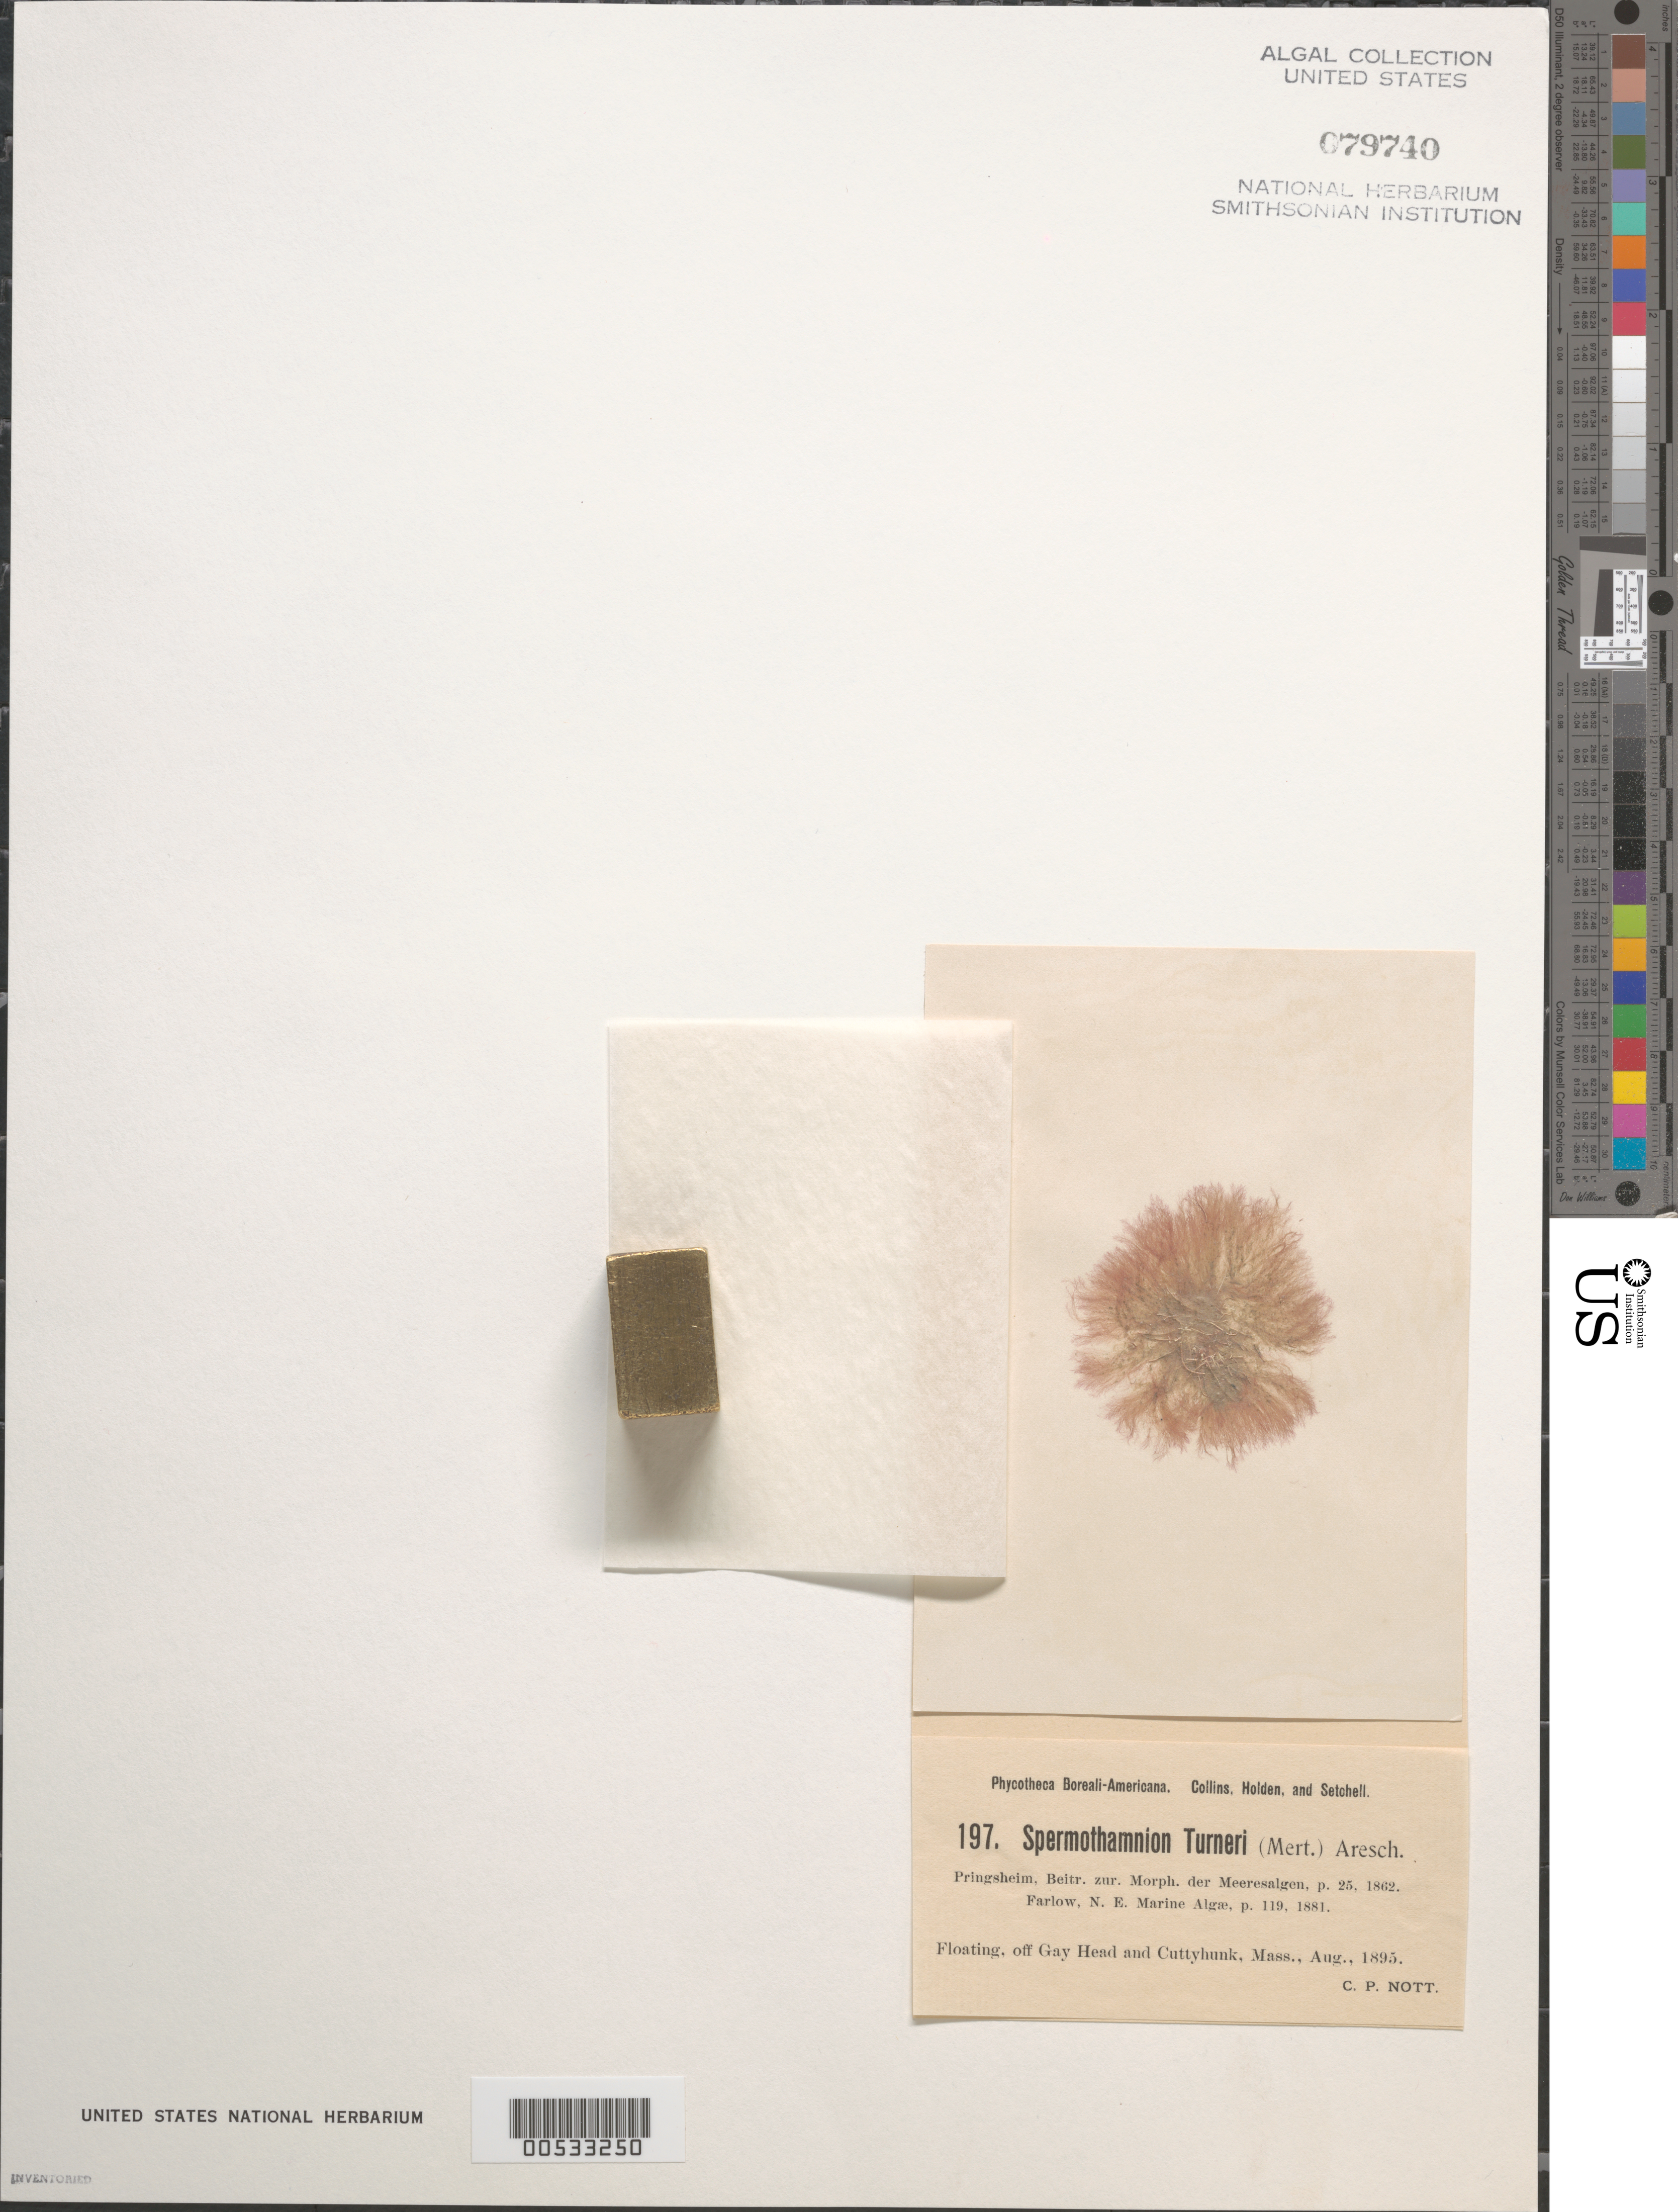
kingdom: Plantae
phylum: Rhodophyta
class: Florideophyceae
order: Ceramiales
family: Ceramiaceae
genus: Scagelothamnion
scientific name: Scagelothamnion turneri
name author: (Mert. ex Roth) A. Athanasiadis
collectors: C. Nott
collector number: PB-A 197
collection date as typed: Aug 1895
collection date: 1895-08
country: United States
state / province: Massachusetts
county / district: Dukes County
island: Martha's Vineyard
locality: Off Gay Head and off Cuttyhunk Island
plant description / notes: Collins, Holden & Setchell, Phycotheca Boreali-Americana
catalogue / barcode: US 79740